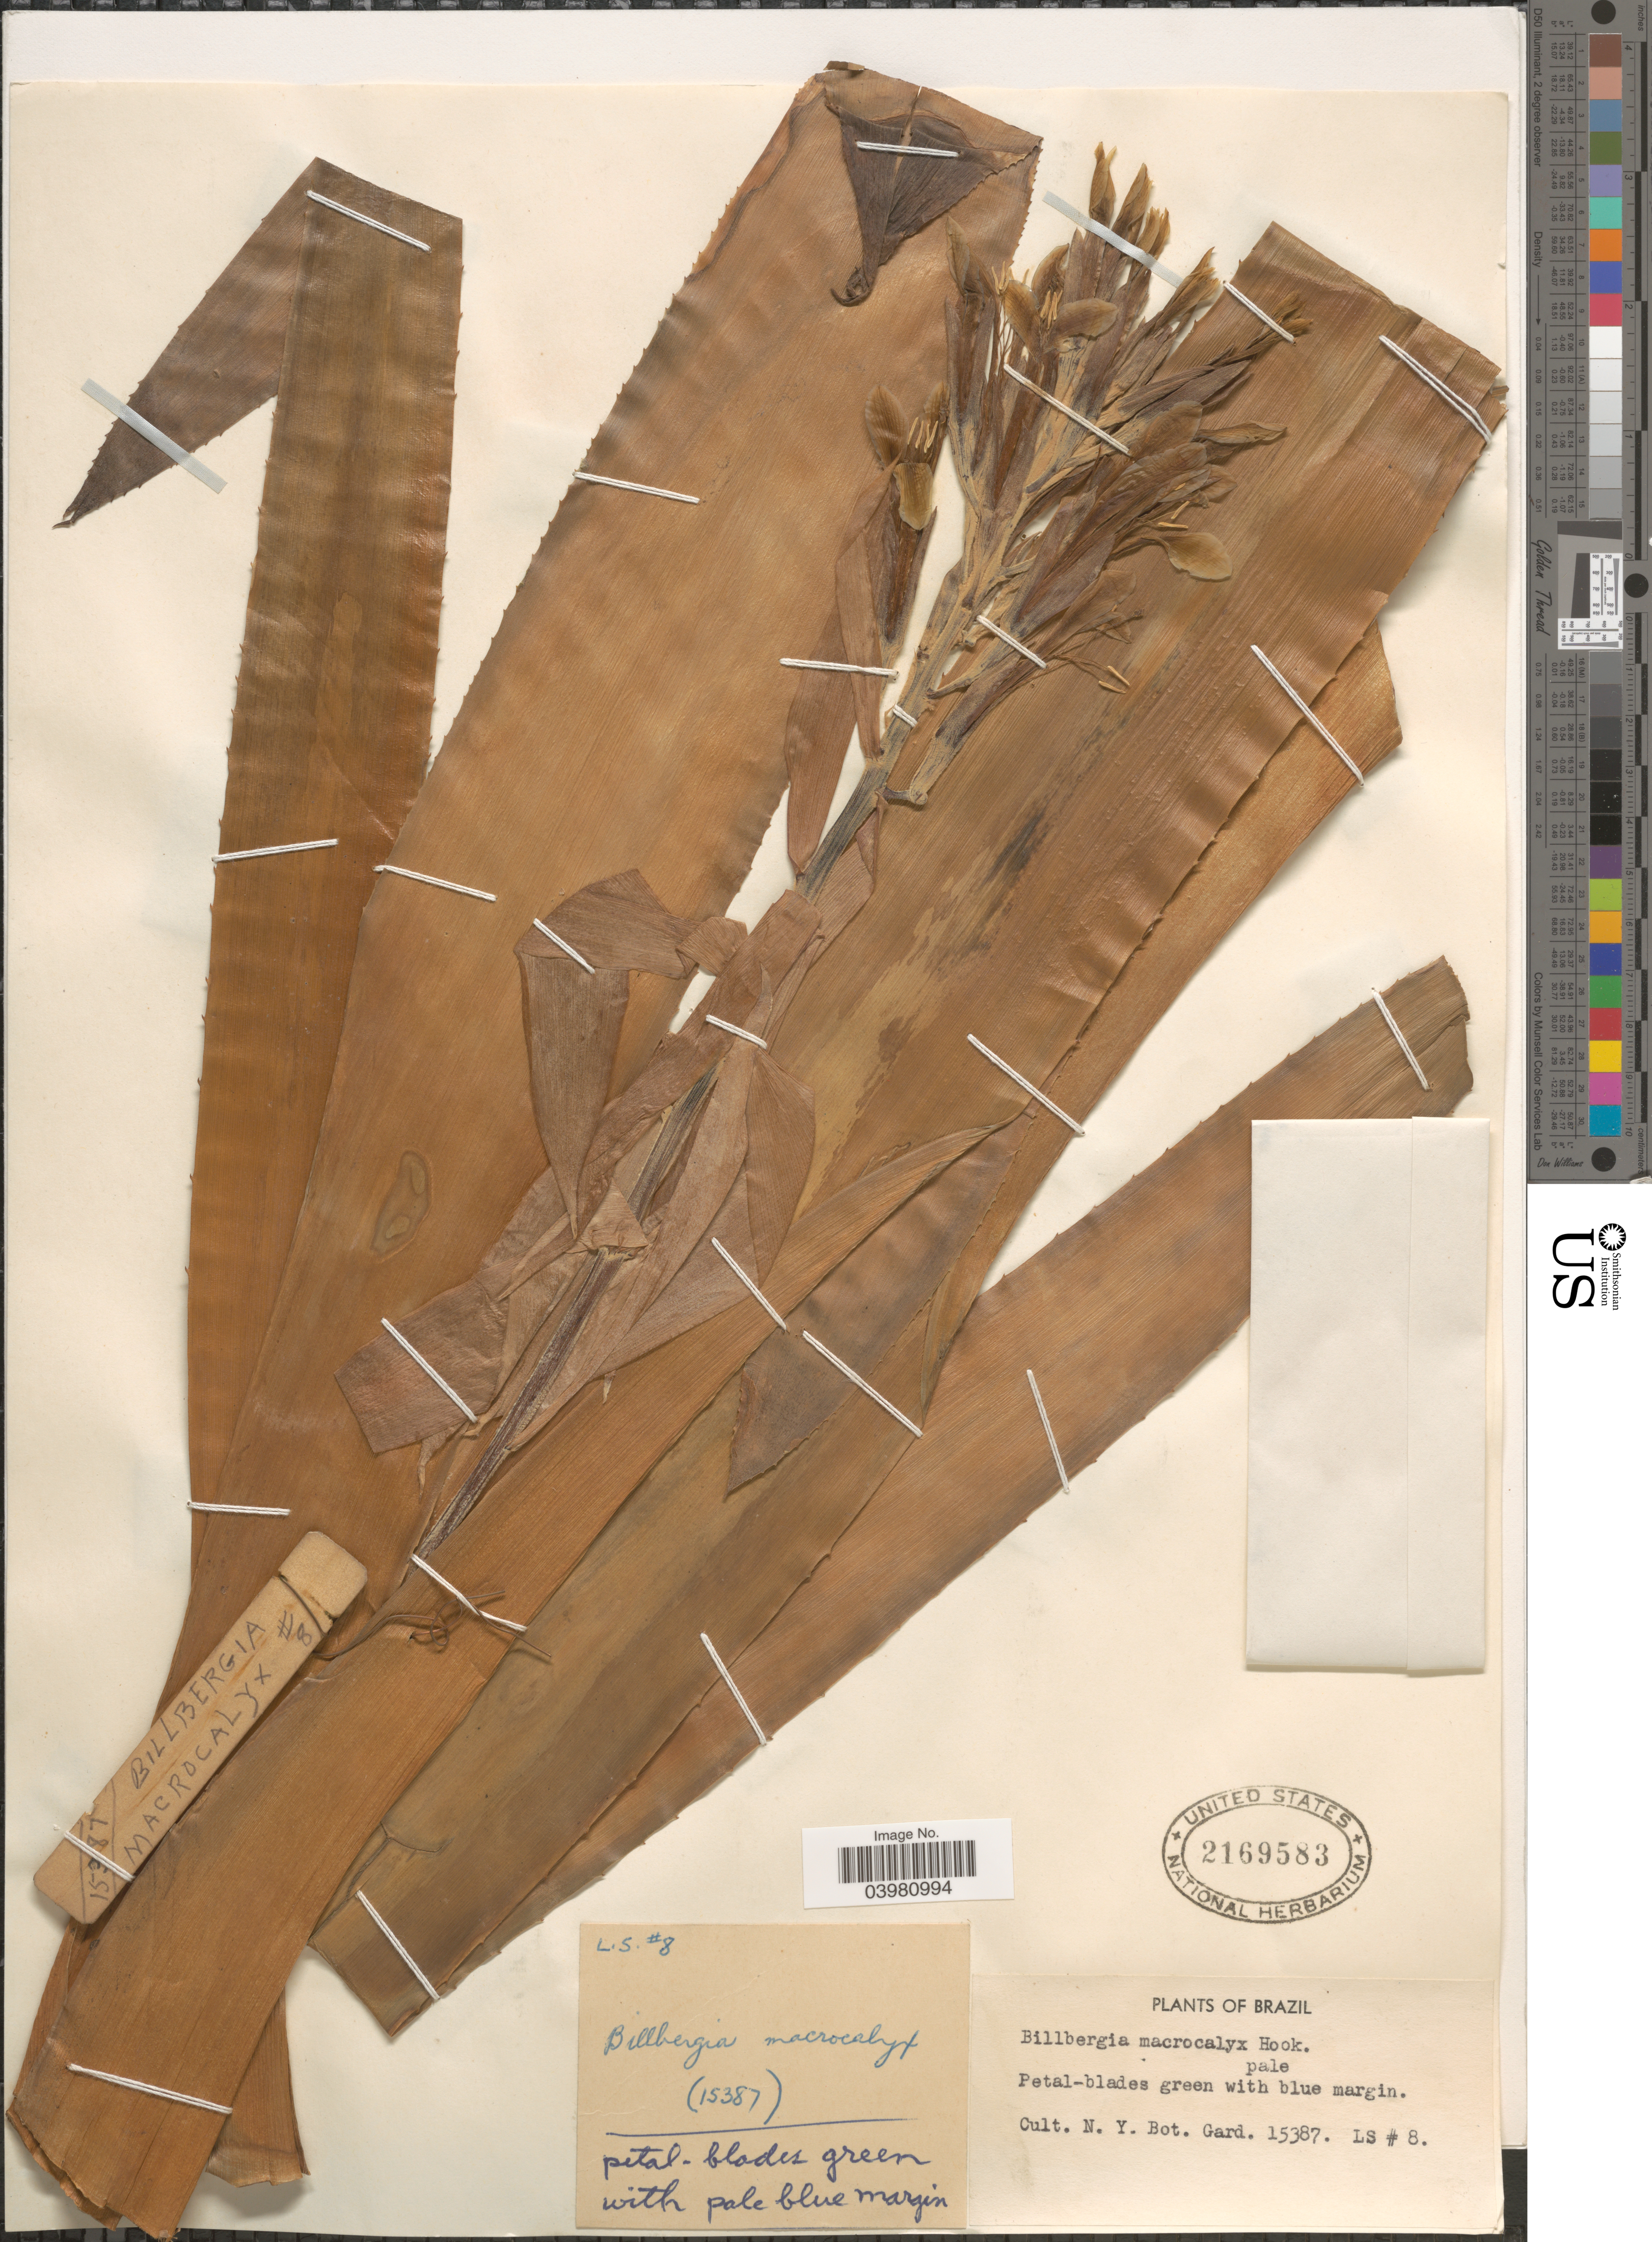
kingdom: Plantae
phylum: Tracheophyta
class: Liliopsida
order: Poales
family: Bromeliaceae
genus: Billbergia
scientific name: Billbergia macrocalyx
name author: Hook.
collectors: L. S.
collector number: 8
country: United States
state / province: New York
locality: N.Y. Bot. Gard. 15387.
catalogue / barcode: US 2169583